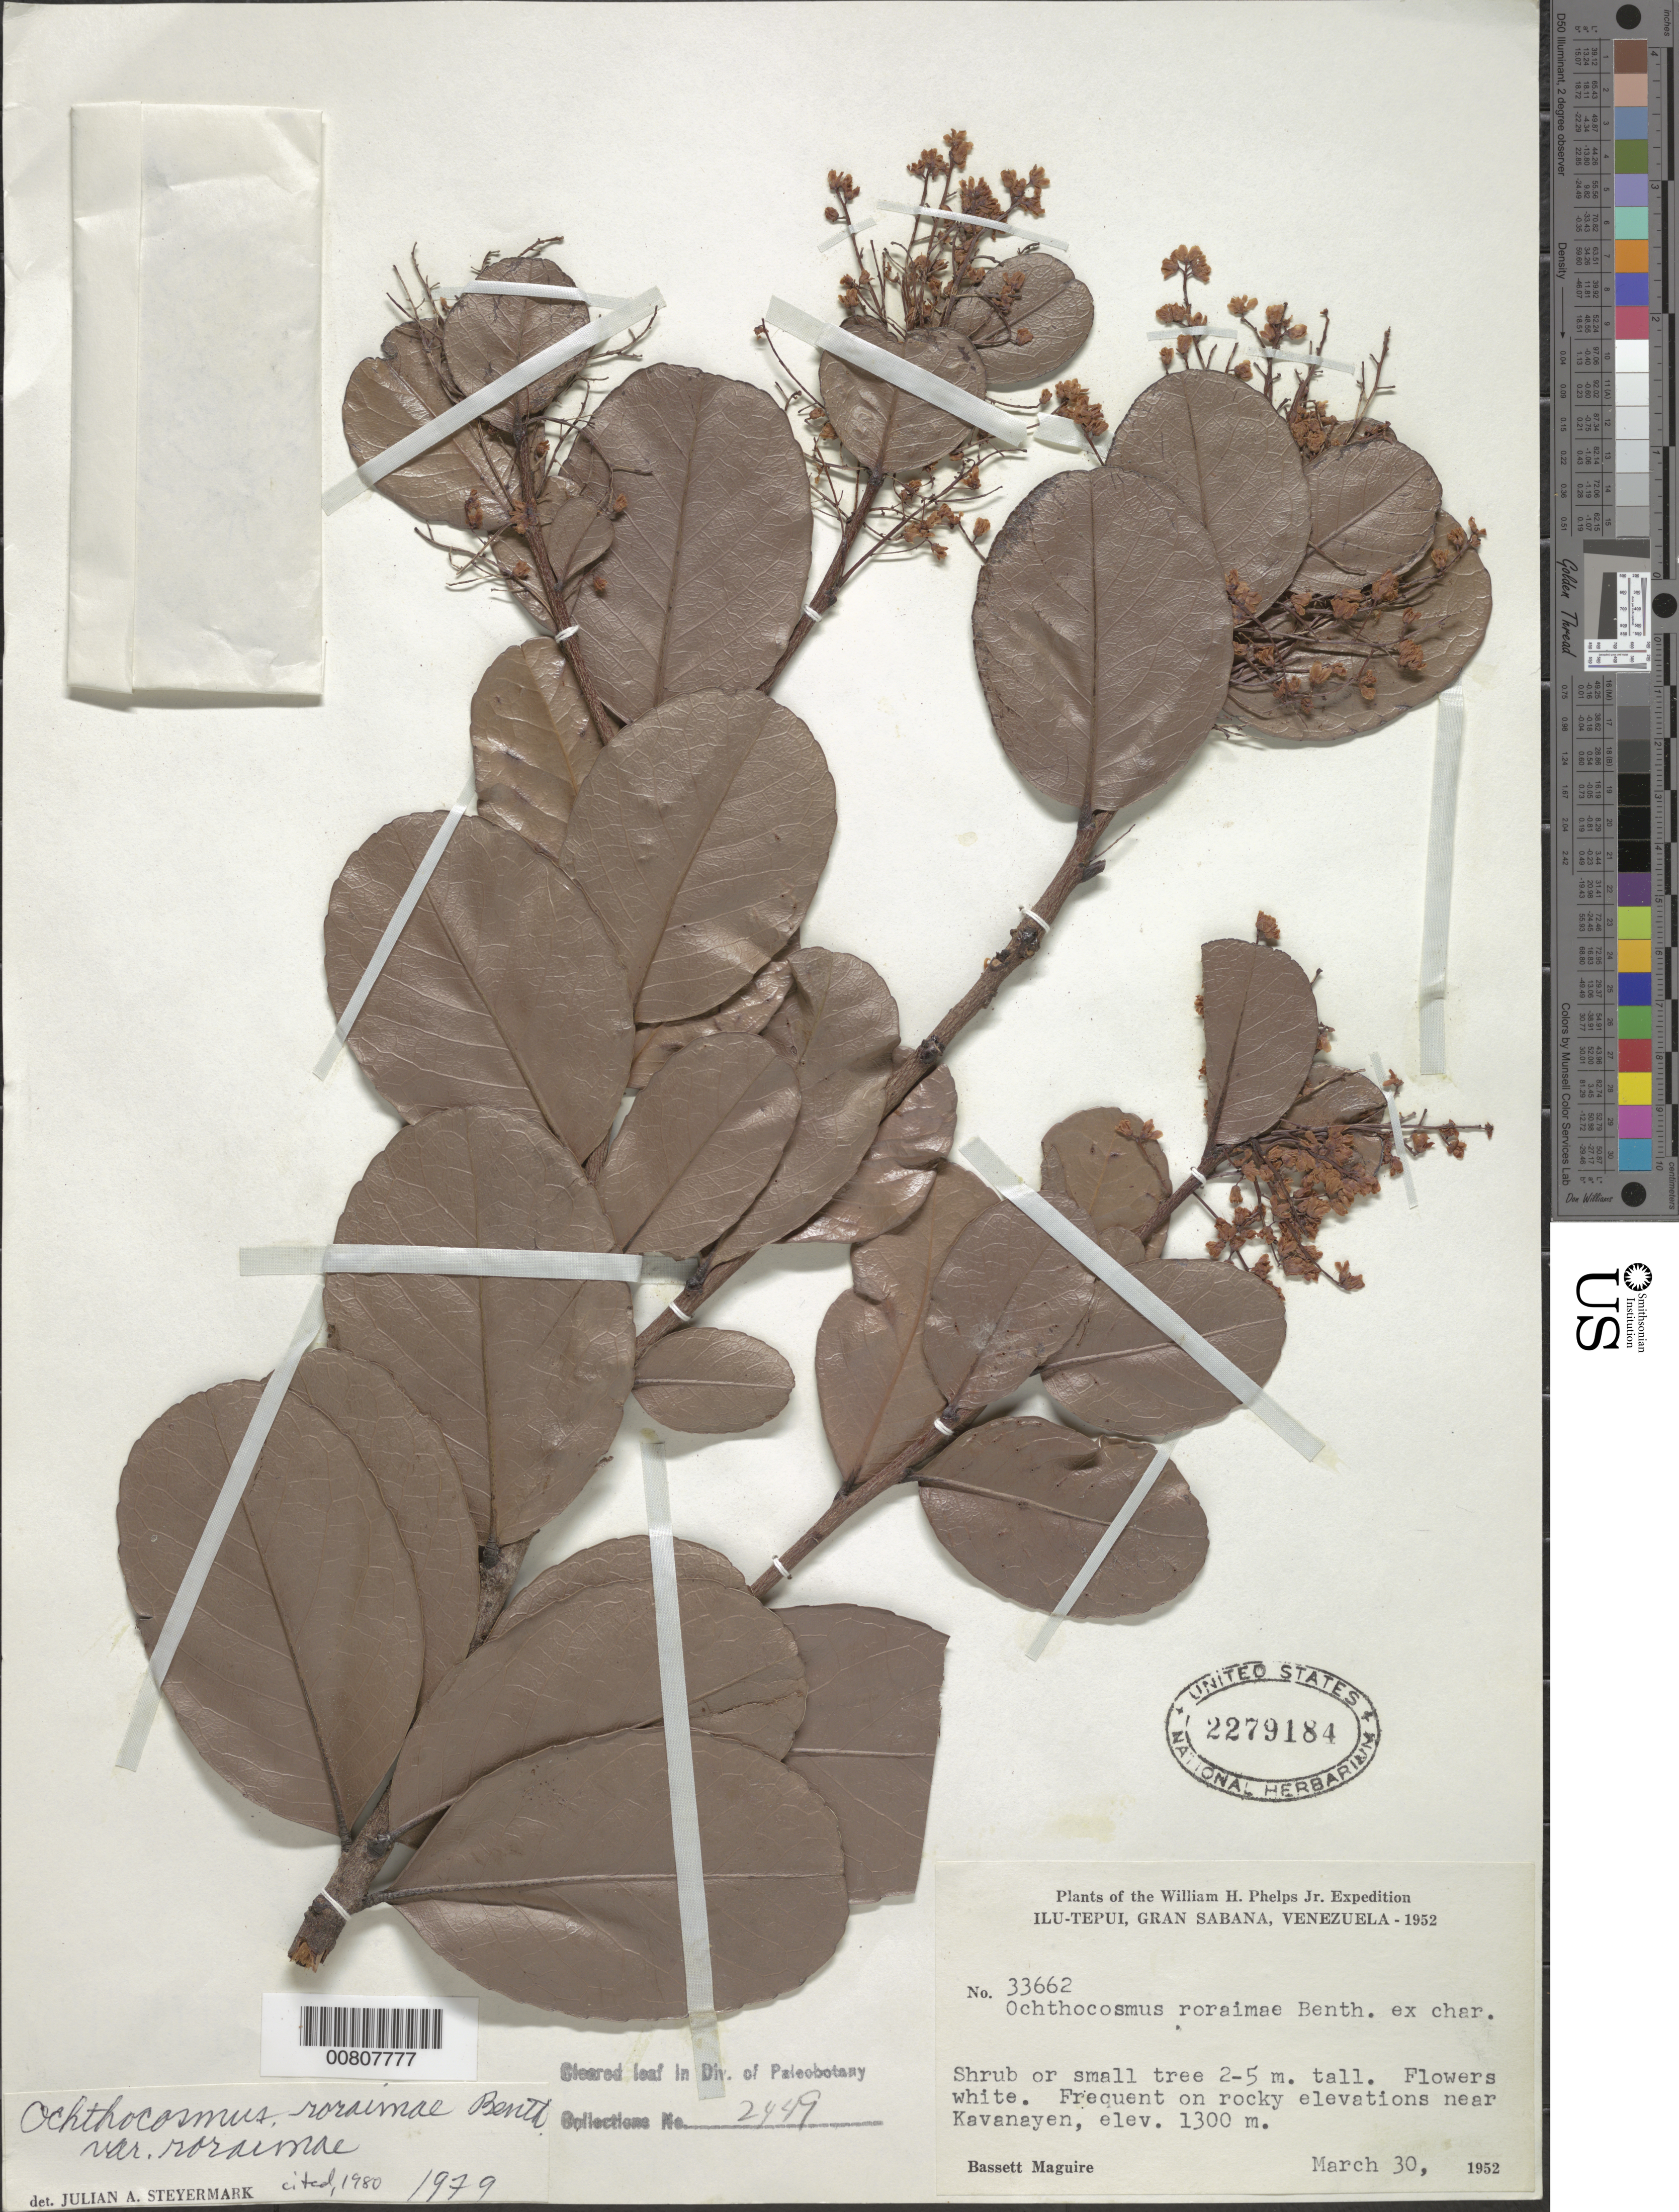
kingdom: Plantae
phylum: Tracheophyta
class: Magnoliopsida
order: Malpighiales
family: Ixonanthaceae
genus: Ochthocosmus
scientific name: Ochthocosmus roraimae var. roraimae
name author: Benth.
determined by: Steyermark, Julian A., (VEN)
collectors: B. Maguire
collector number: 33662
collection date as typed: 30-Mar-52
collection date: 1952-03-30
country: Venezuela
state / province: Bolívar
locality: Gran Sabana, Ilu-tepuí, Kavanayén Mission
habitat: Rocky elevations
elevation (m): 1300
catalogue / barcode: US 2279184